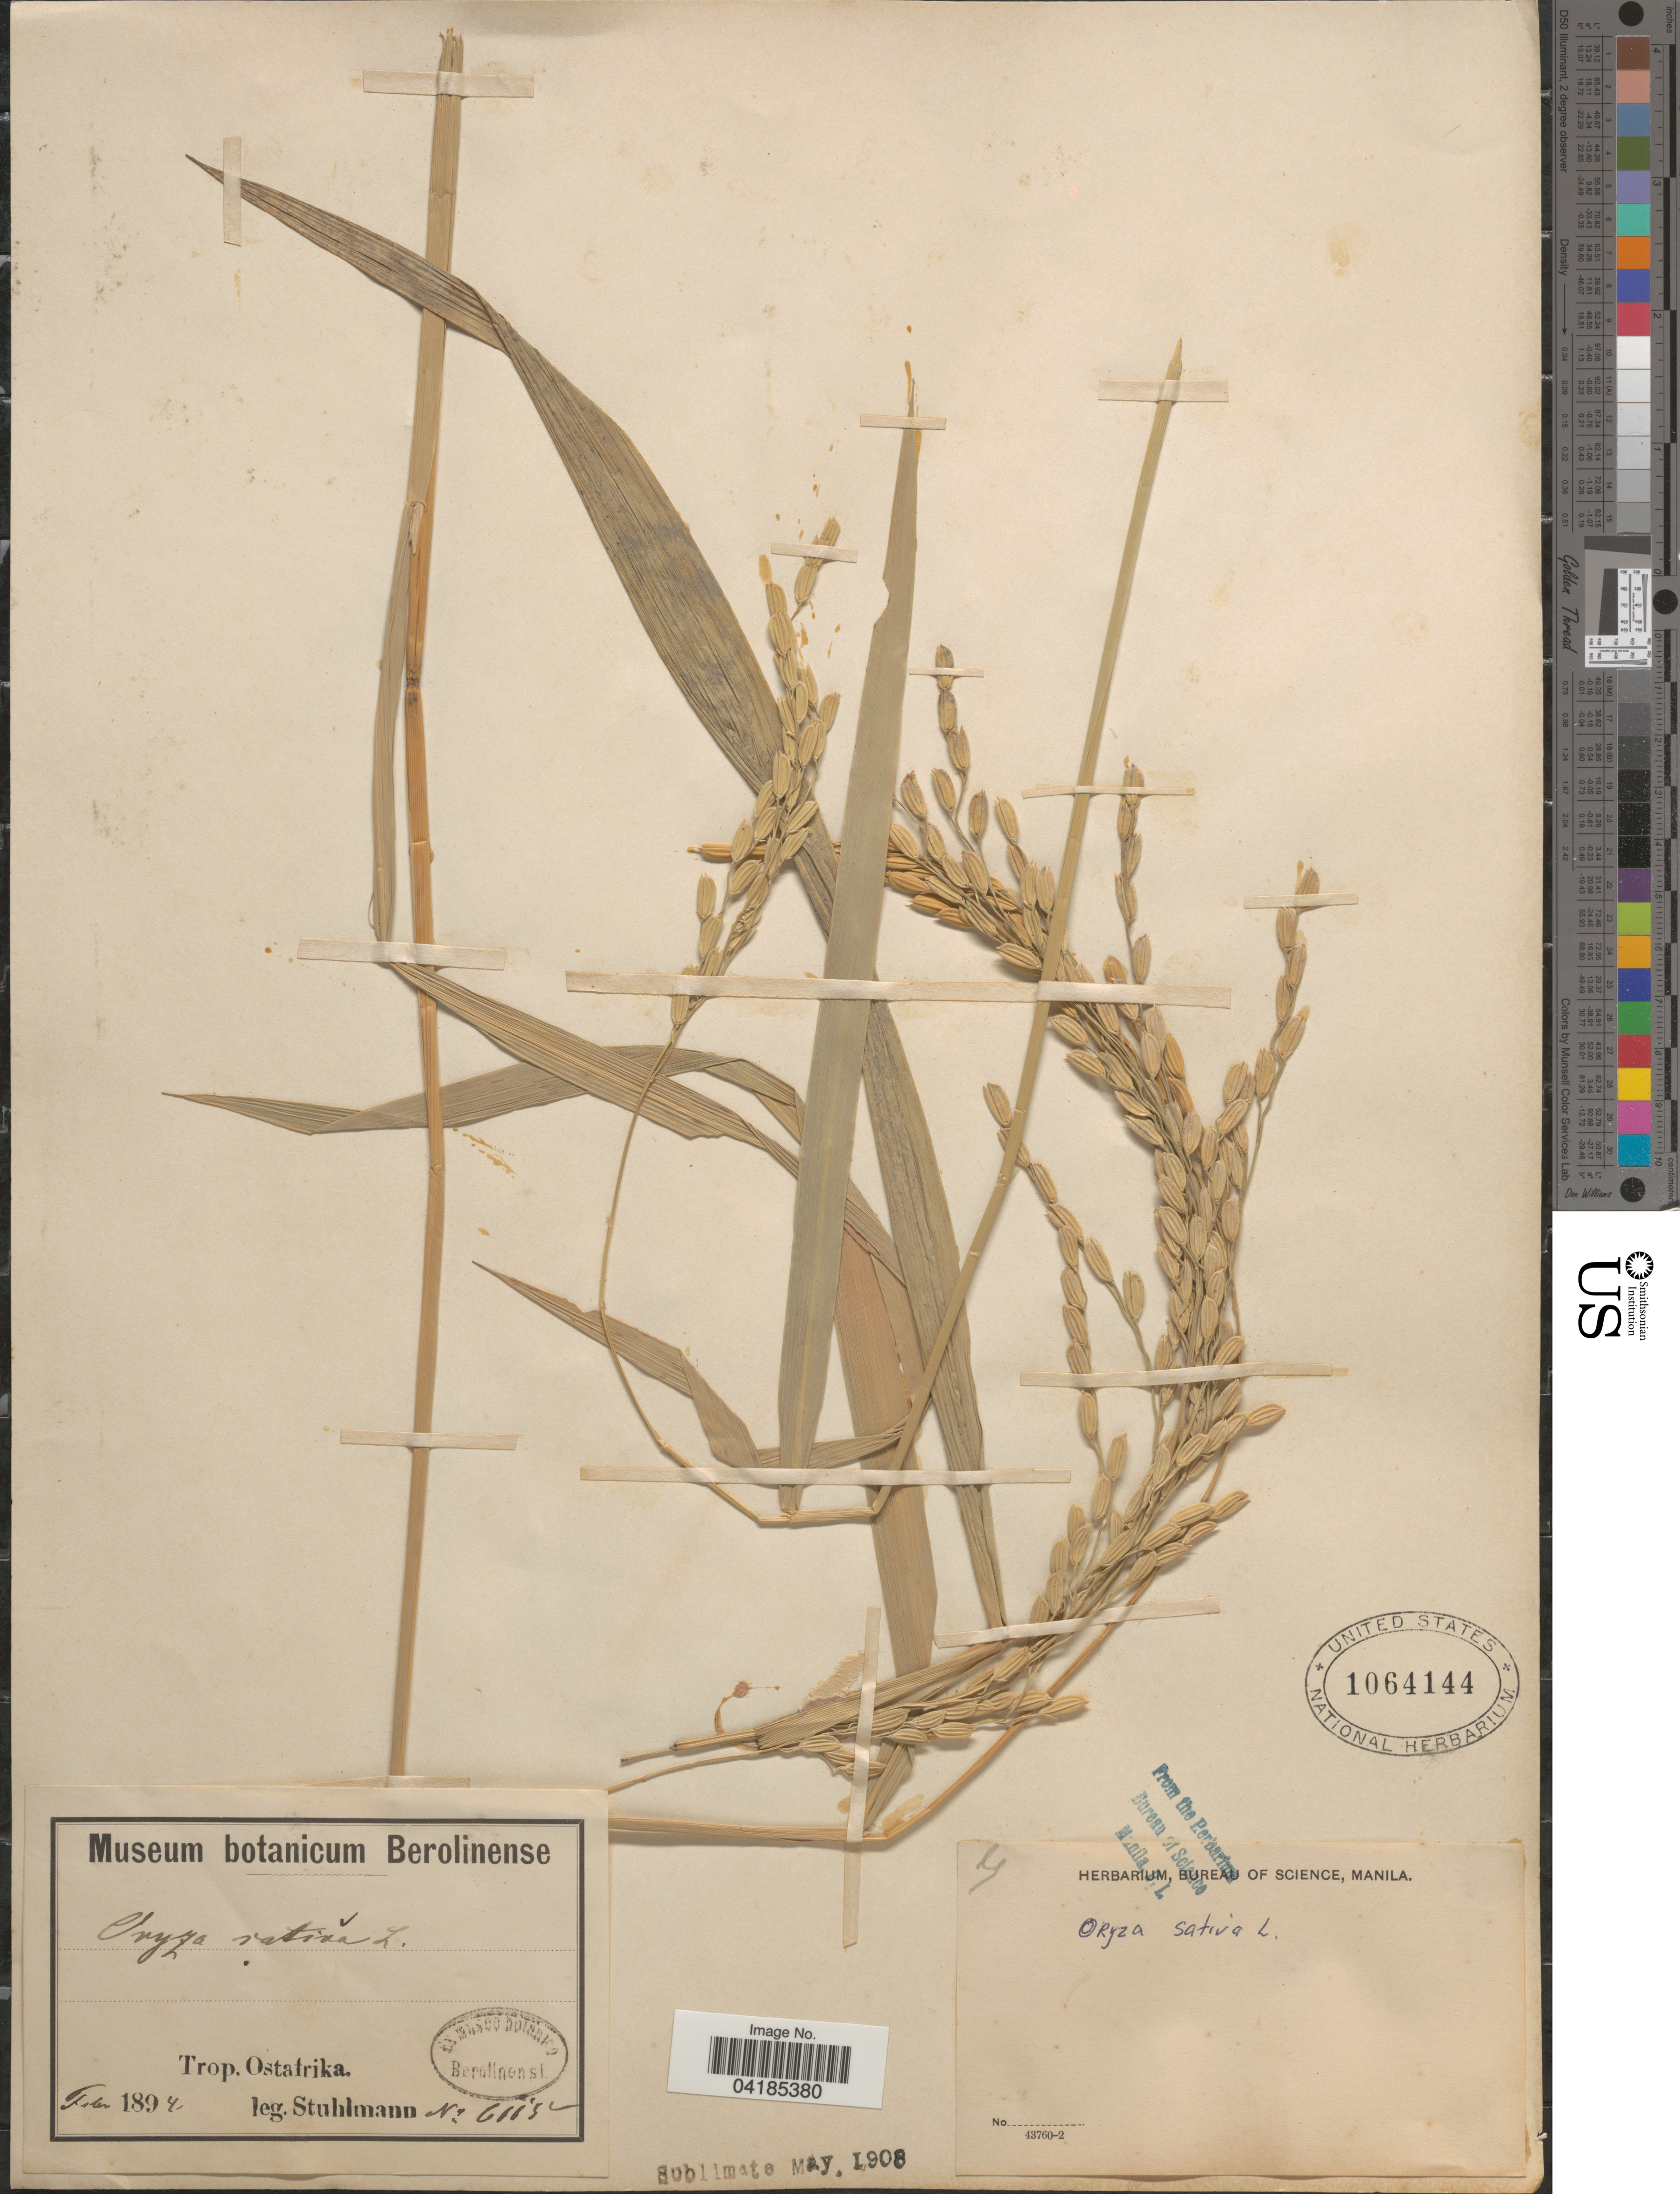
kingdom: Plantae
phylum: Tracheophyta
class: Liliopsida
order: Poales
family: Poaceae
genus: Oryza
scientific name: Oryza sativa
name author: L.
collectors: -. Stuhlmann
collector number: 6115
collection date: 1894-02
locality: Trop. Ostafrika.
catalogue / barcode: US 1064144